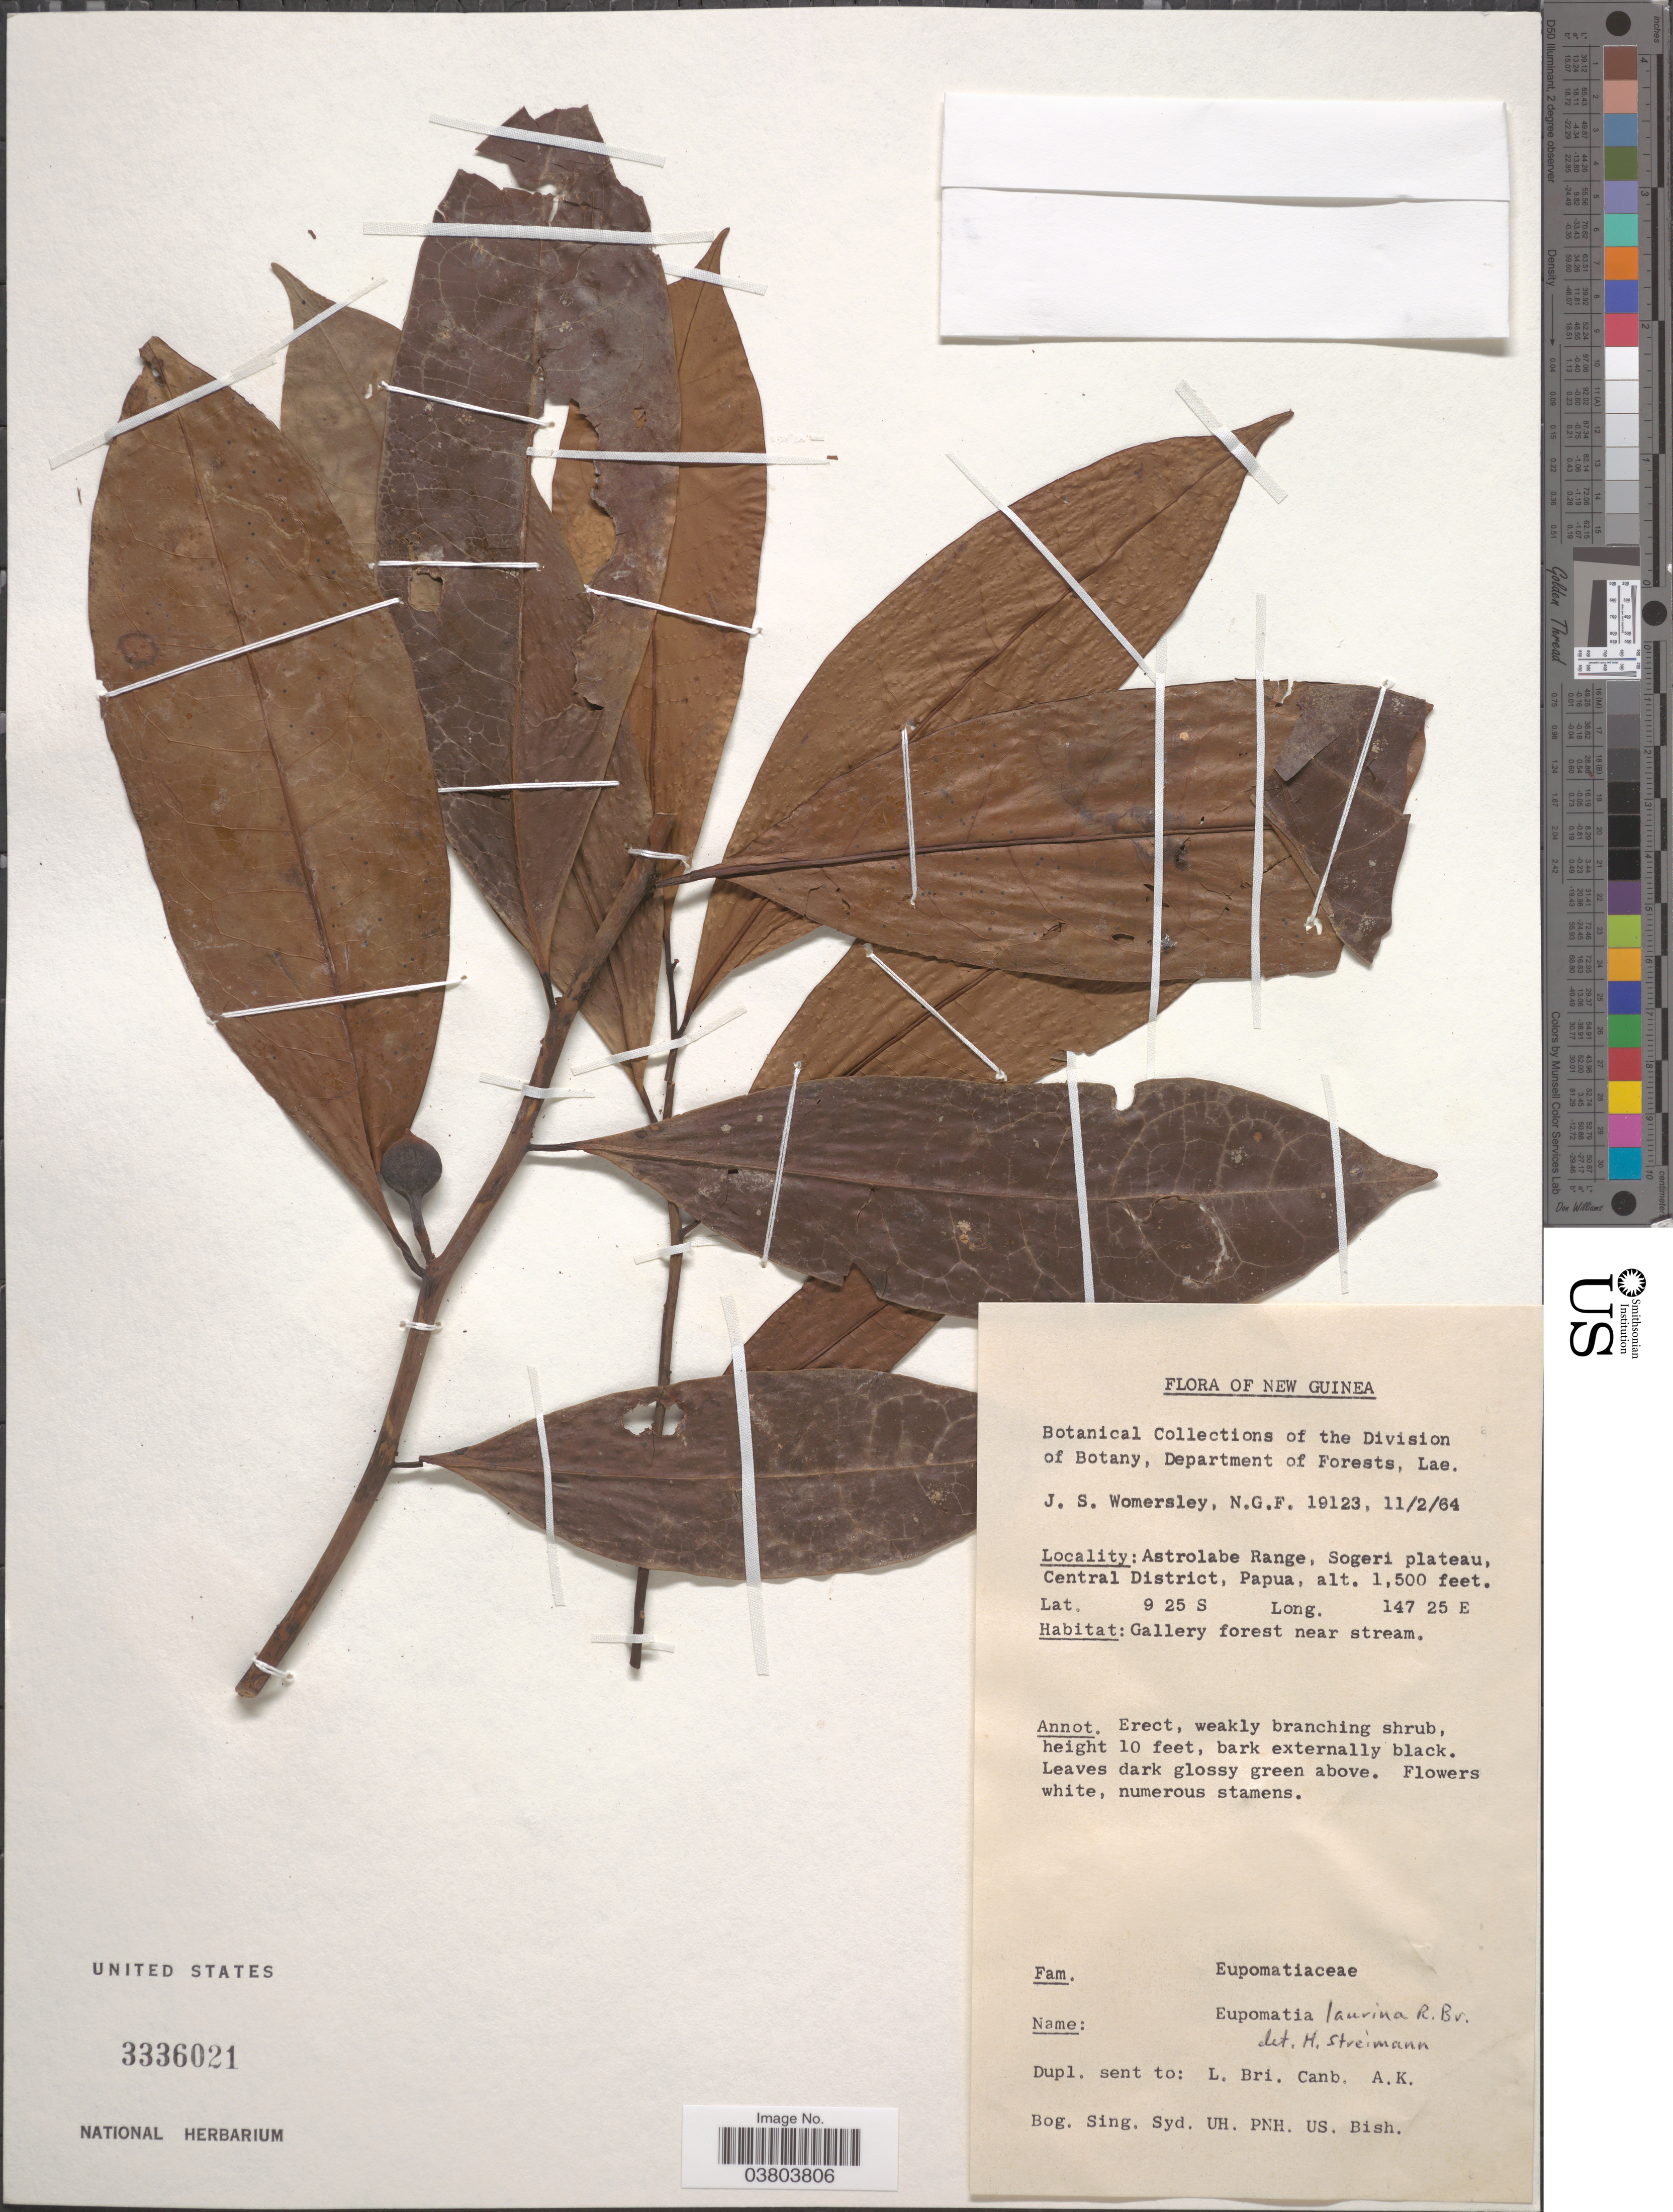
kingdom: Plantae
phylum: Tracheophyta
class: Magnoliopsida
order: Magnoliales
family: Eupomatiaceae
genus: Eupomatia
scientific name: Eupomatia laurina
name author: R. Br.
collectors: J. S. Womersley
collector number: N.G.F 19123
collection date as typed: Transcribed d/m/y: 11/2/64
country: Papua New Guinea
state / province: Central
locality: New Guinea. Astrolabe Range, Sogeri plateau, Central District, Papua. Near strream.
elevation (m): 457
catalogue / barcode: US 3336021